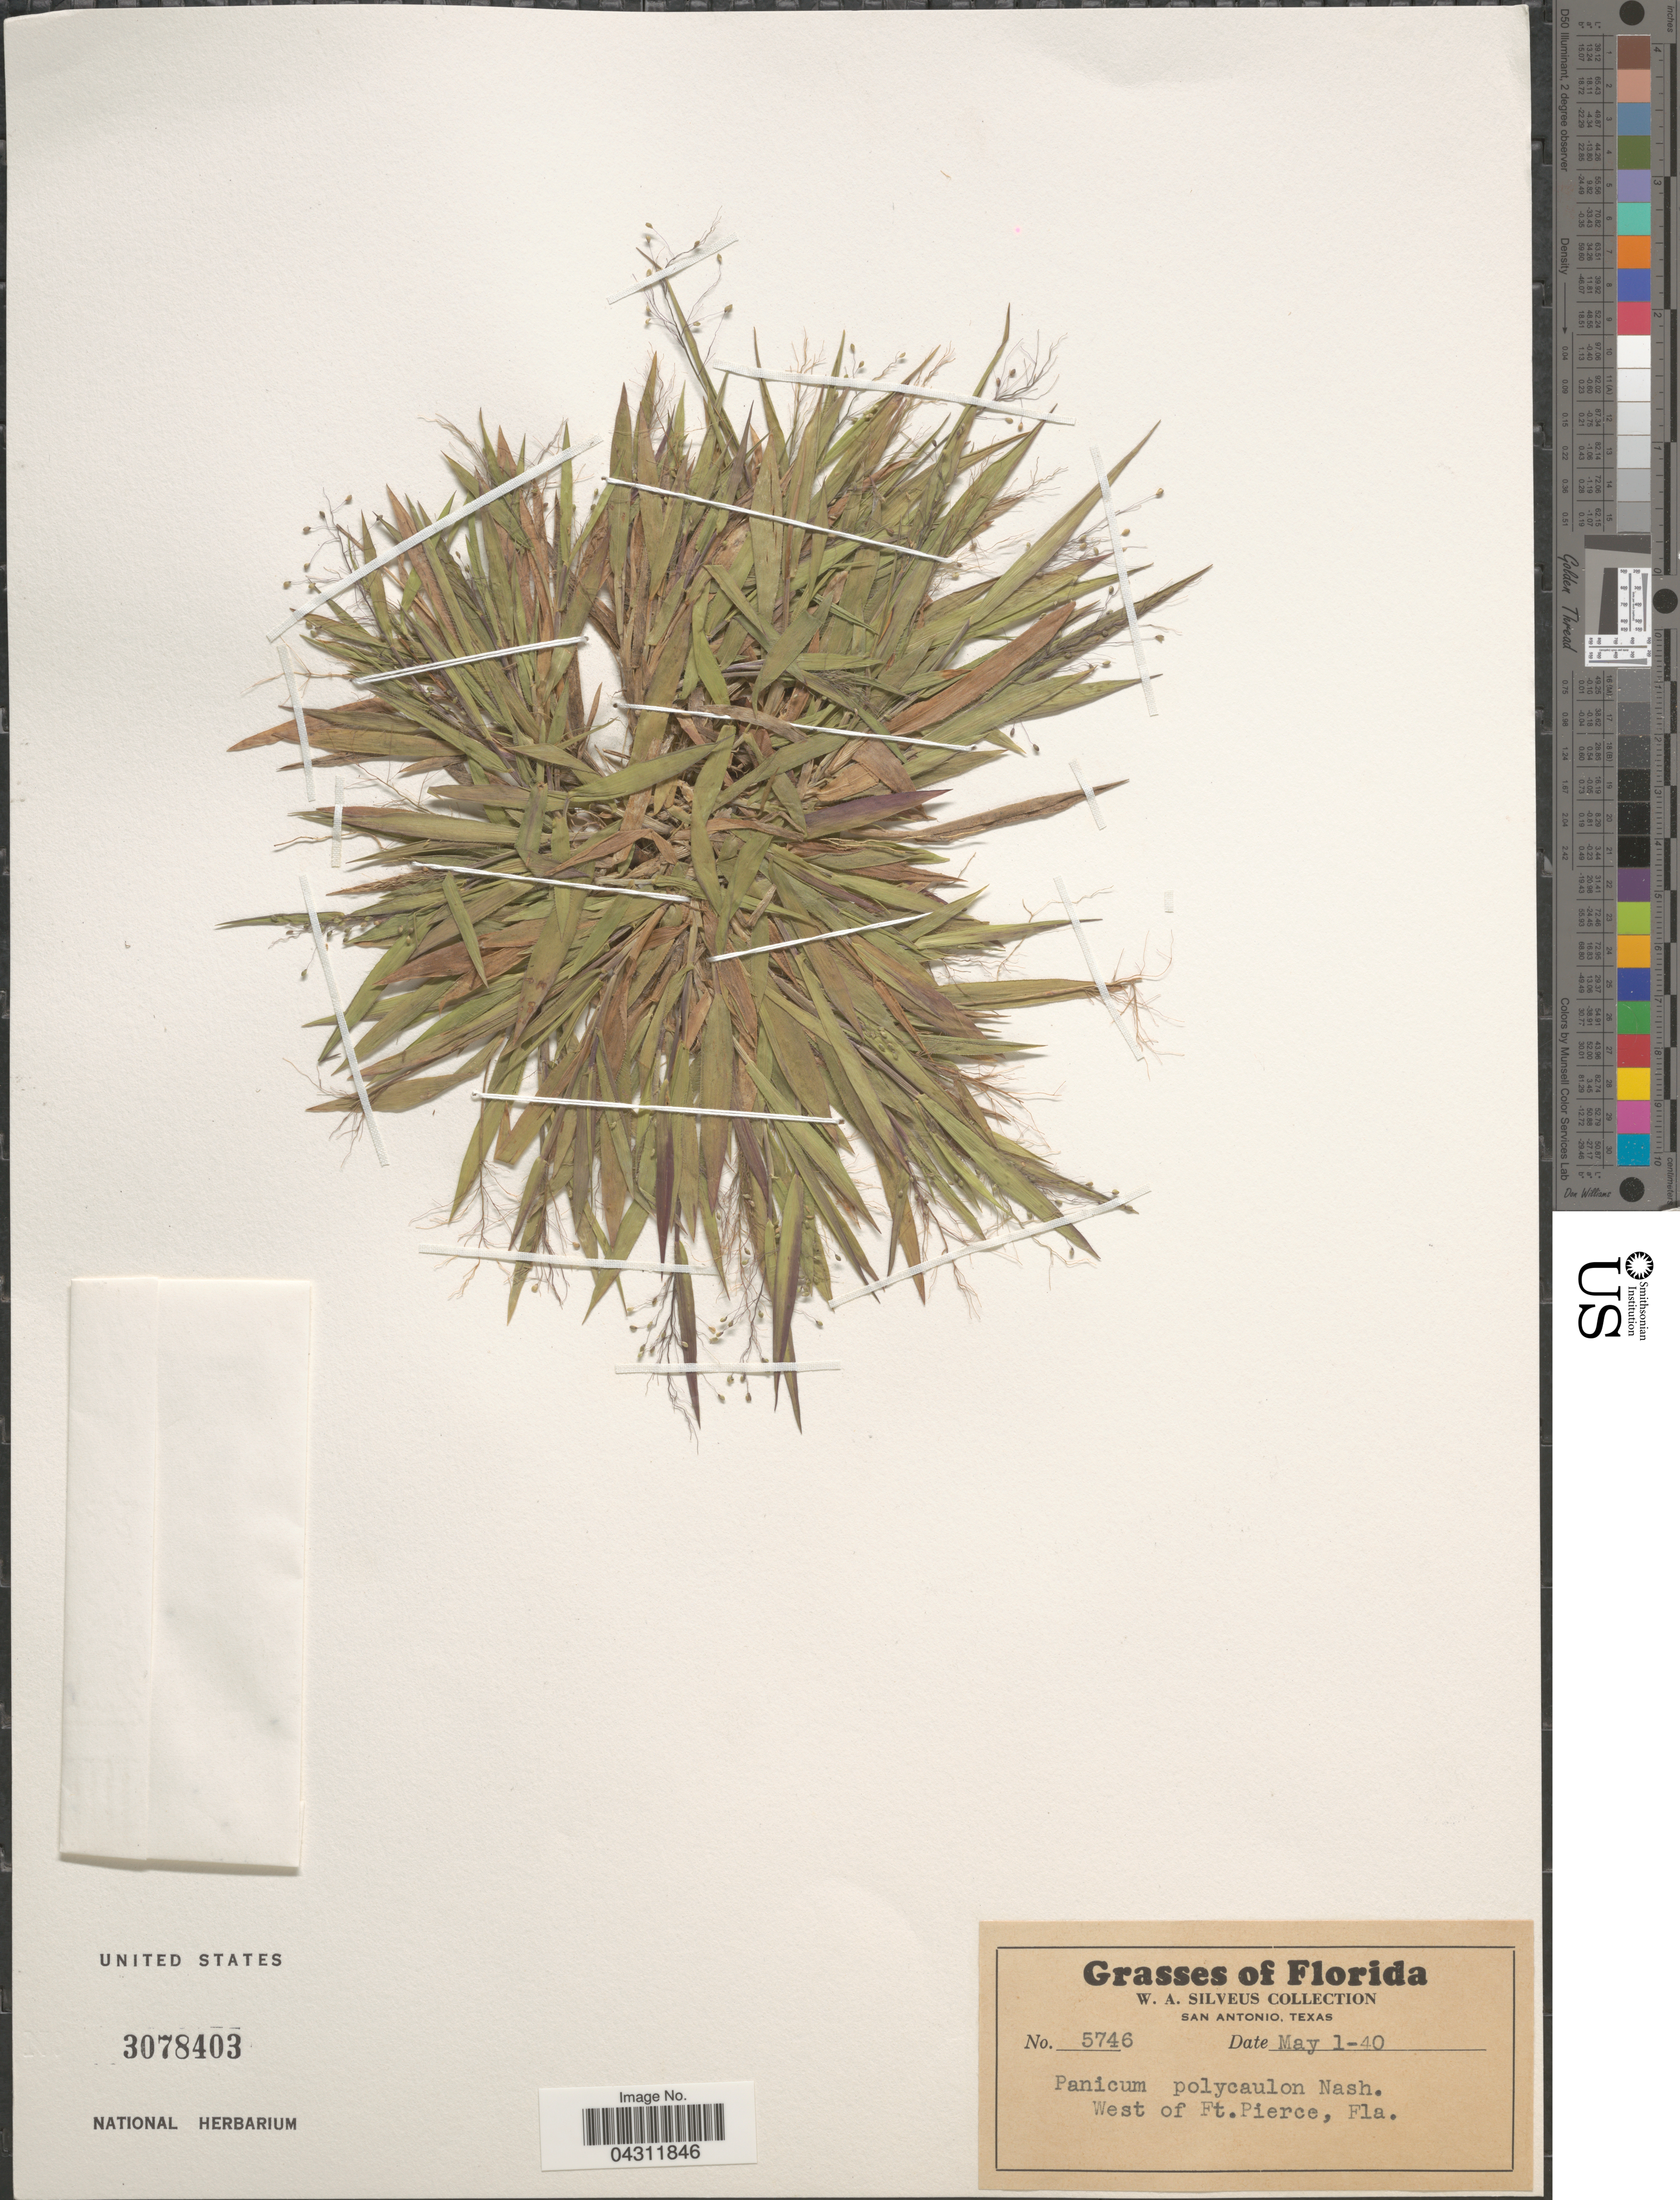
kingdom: Plantae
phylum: Tracheophyta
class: Liliopsida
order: Poales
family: Poaceae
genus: Dichanthelium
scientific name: Dichanthelium strigosum var. glabrescens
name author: (Griseb.) Freckmann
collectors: W. Silveus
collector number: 5746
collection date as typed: Transcribed d/m/y: 1/5/40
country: United States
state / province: Florida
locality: West of Ft. Pierce.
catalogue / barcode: US 3078403